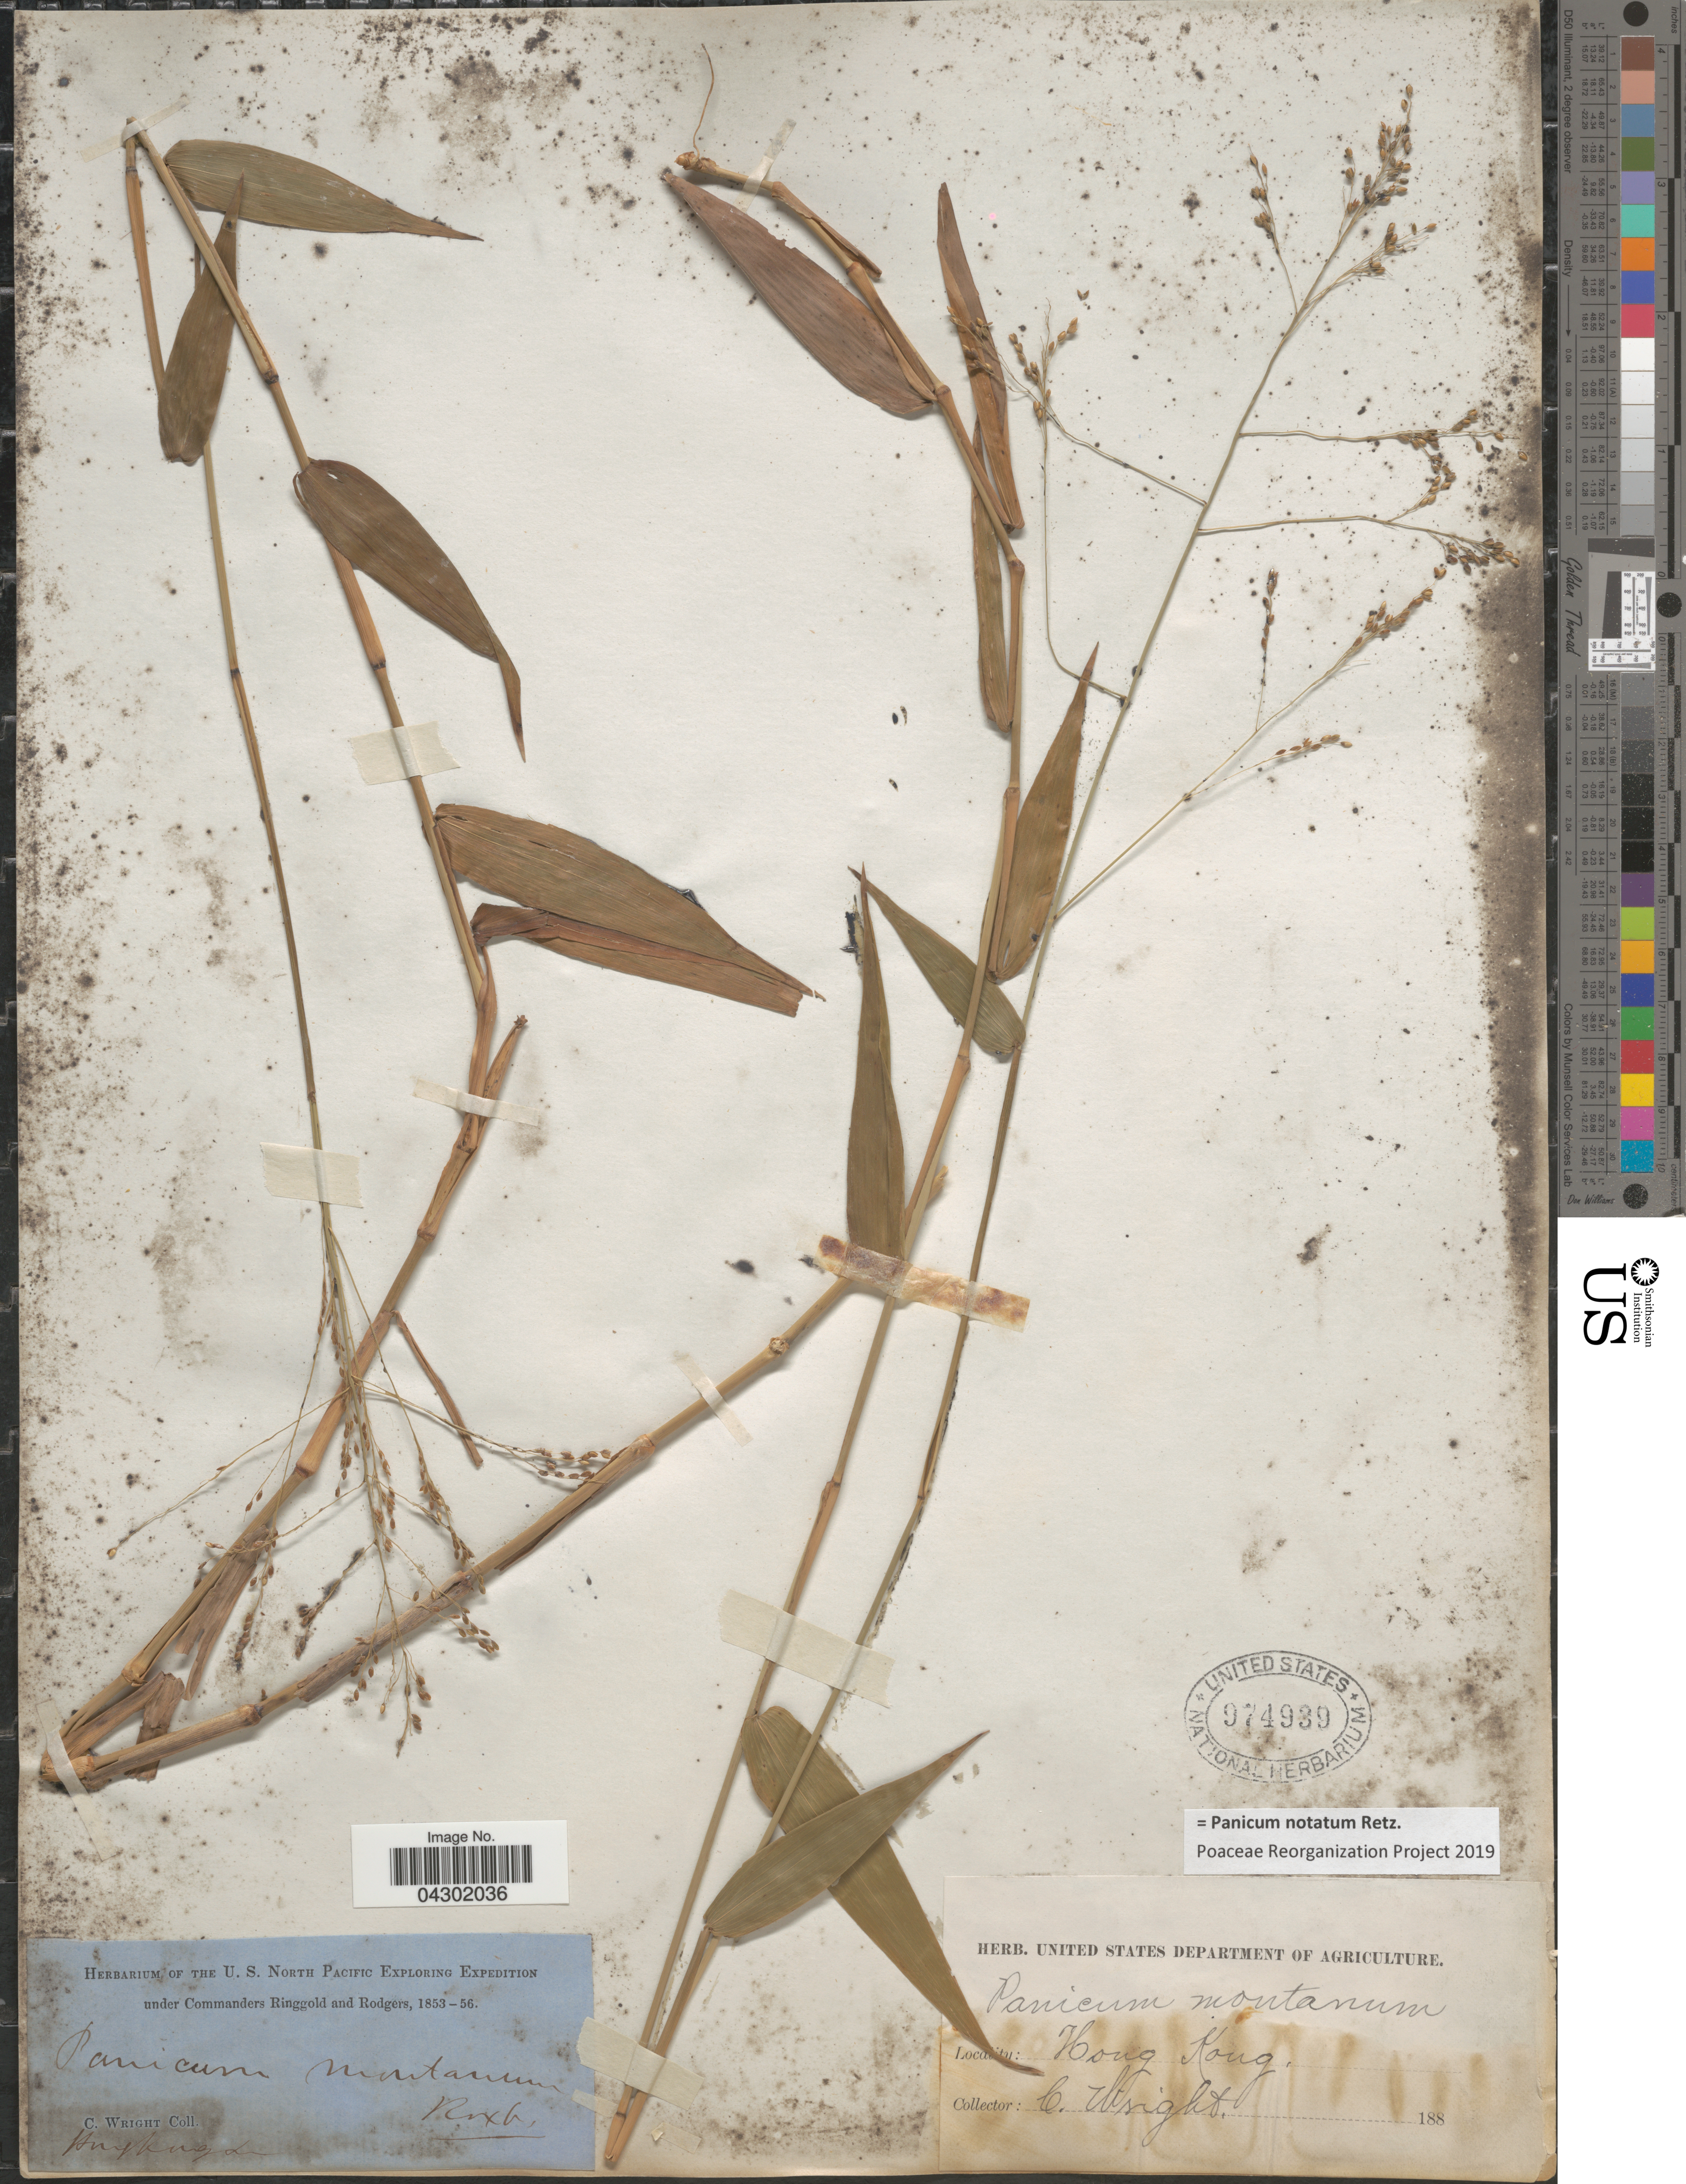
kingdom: Plantae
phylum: Tracheophyta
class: Liliopsida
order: Poales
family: Poaceae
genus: Panicum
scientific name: Panicum notatum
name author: Retz.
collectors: C. Wright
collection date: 1853/1856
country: China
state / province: Hong Kong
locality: U. S. North Pacific Exploring Expedition.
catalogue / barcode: US 974939